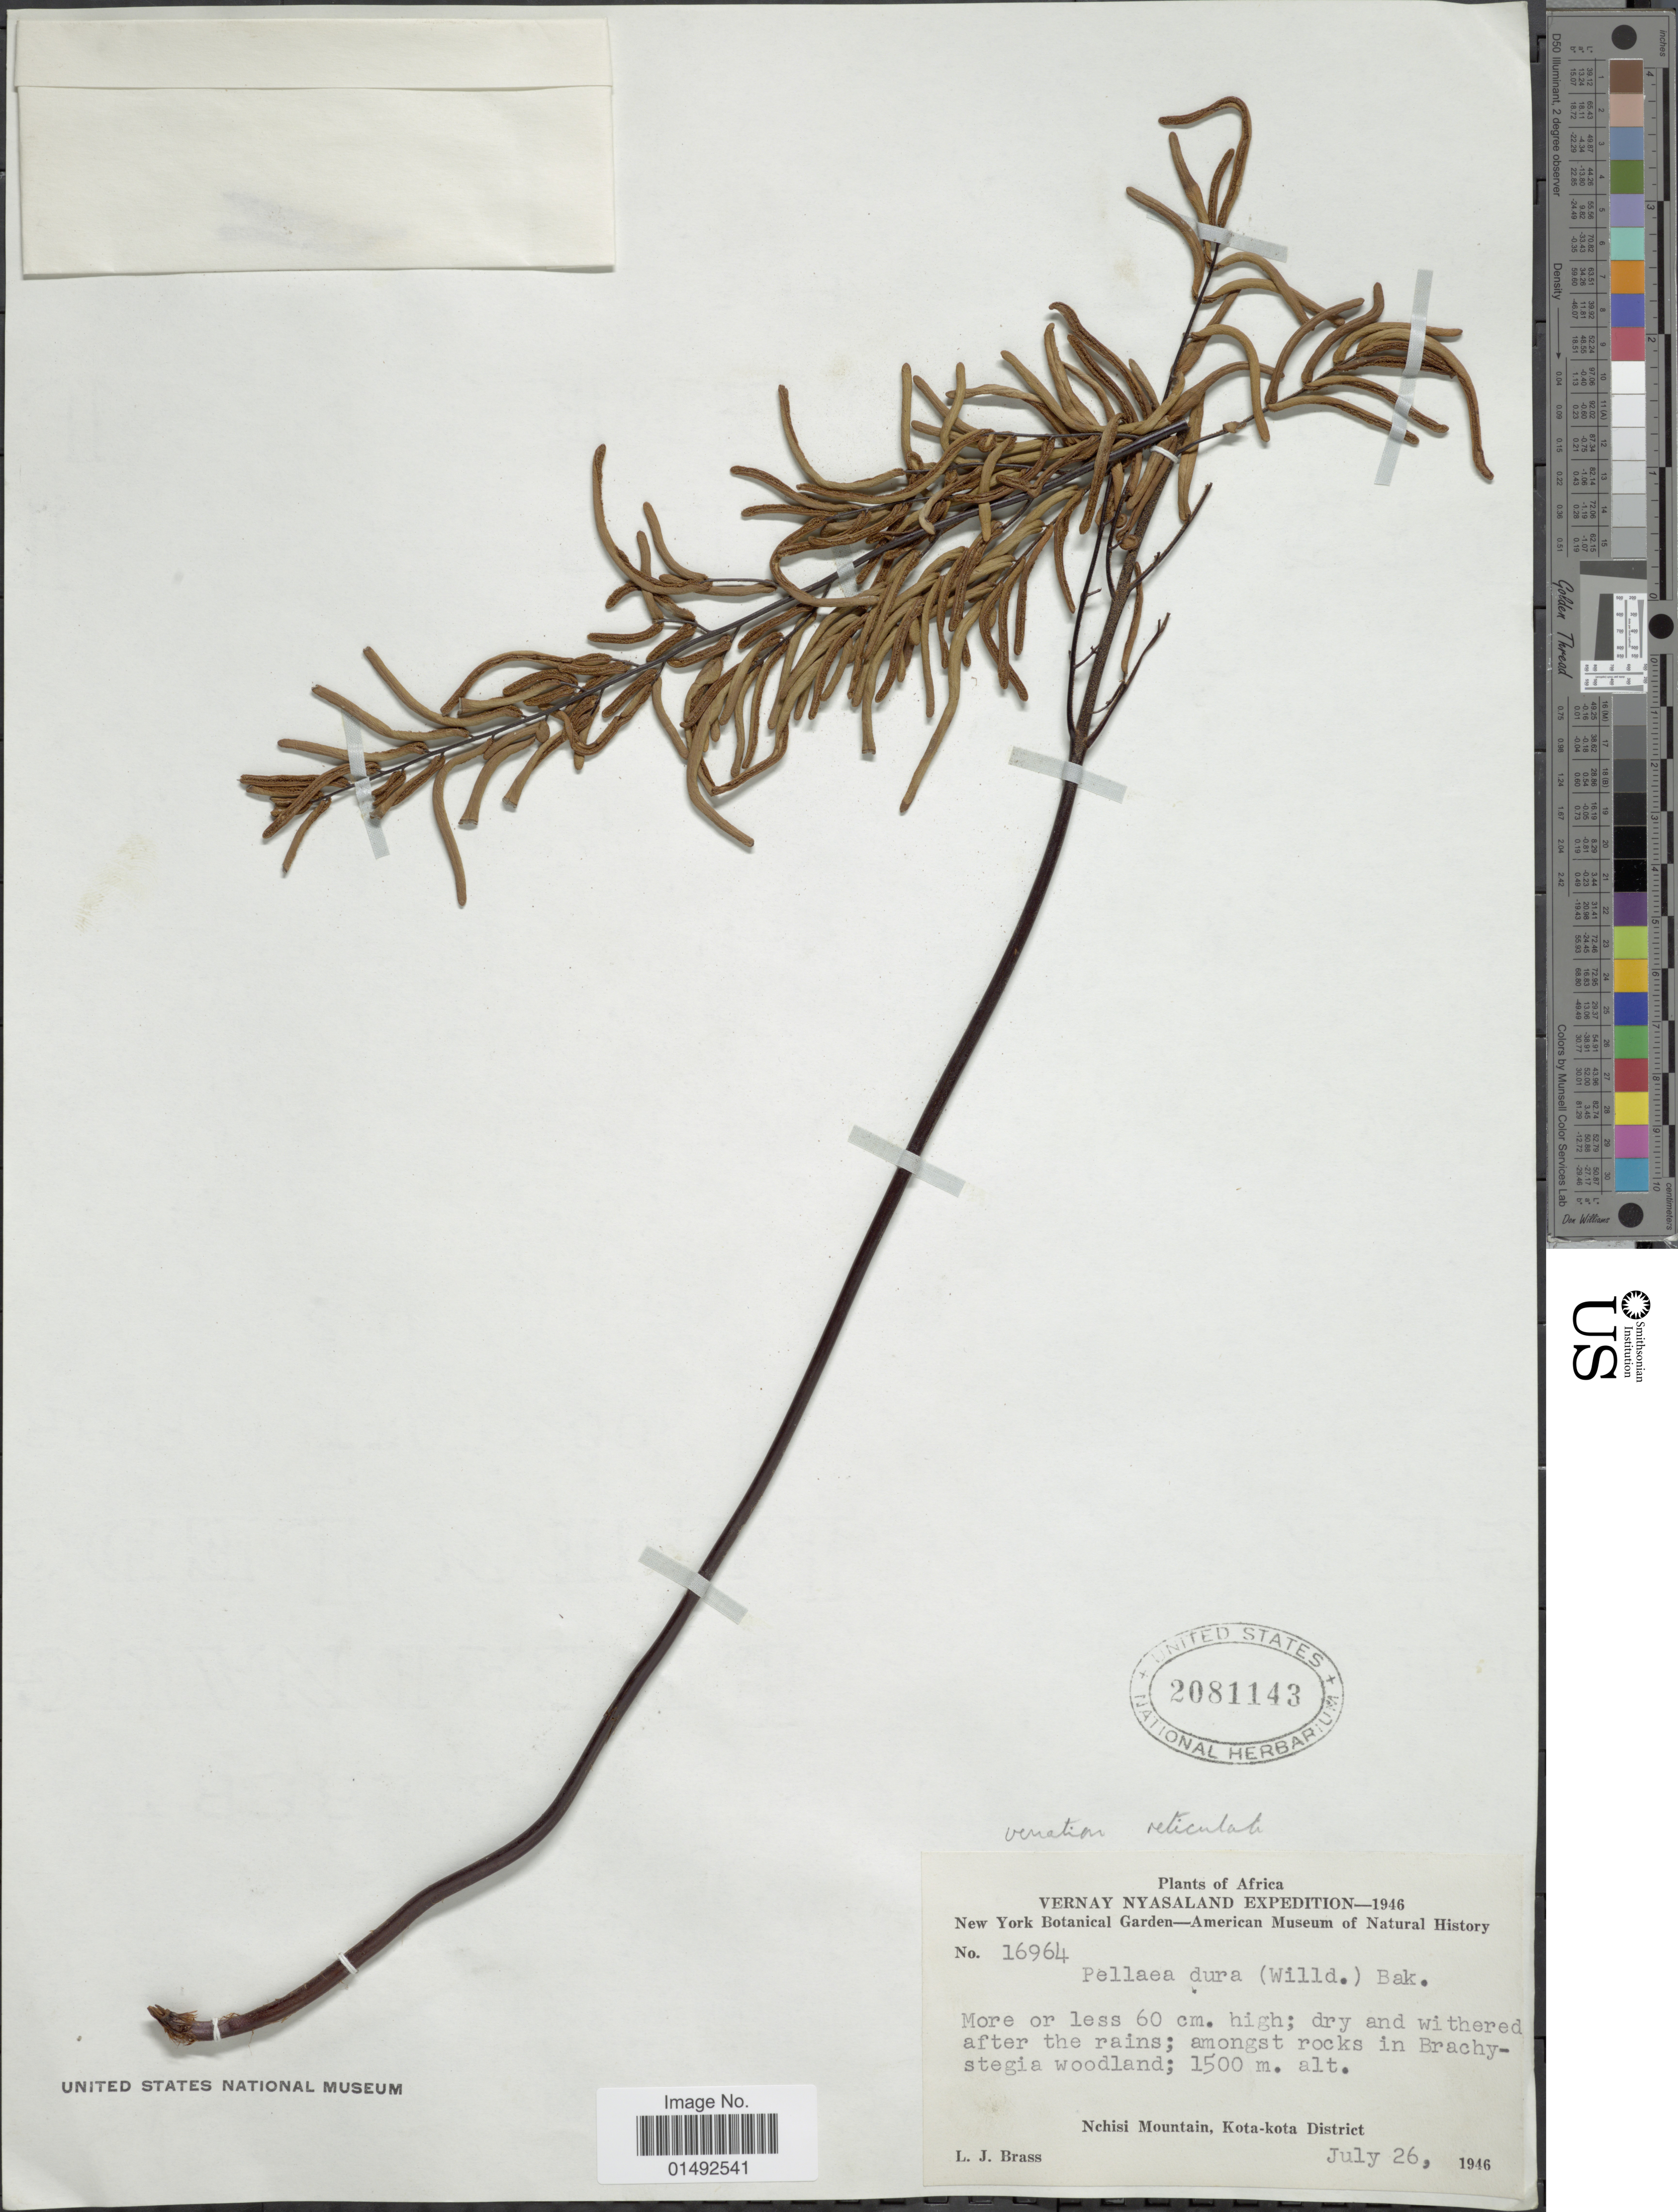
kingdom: Plantae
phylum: Tracheophyta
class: Polypodiopsida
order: Polypodiales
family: Pteridaceae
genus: Pellaea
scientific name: Pellaea dura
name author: (Willd.) Baker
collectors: L. J. Brass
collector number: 16964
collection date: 1946-07-26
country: Malawi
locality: Africa, Nchisi Mountain, Kota-kota District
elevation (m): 1500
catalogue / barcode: US 2081143